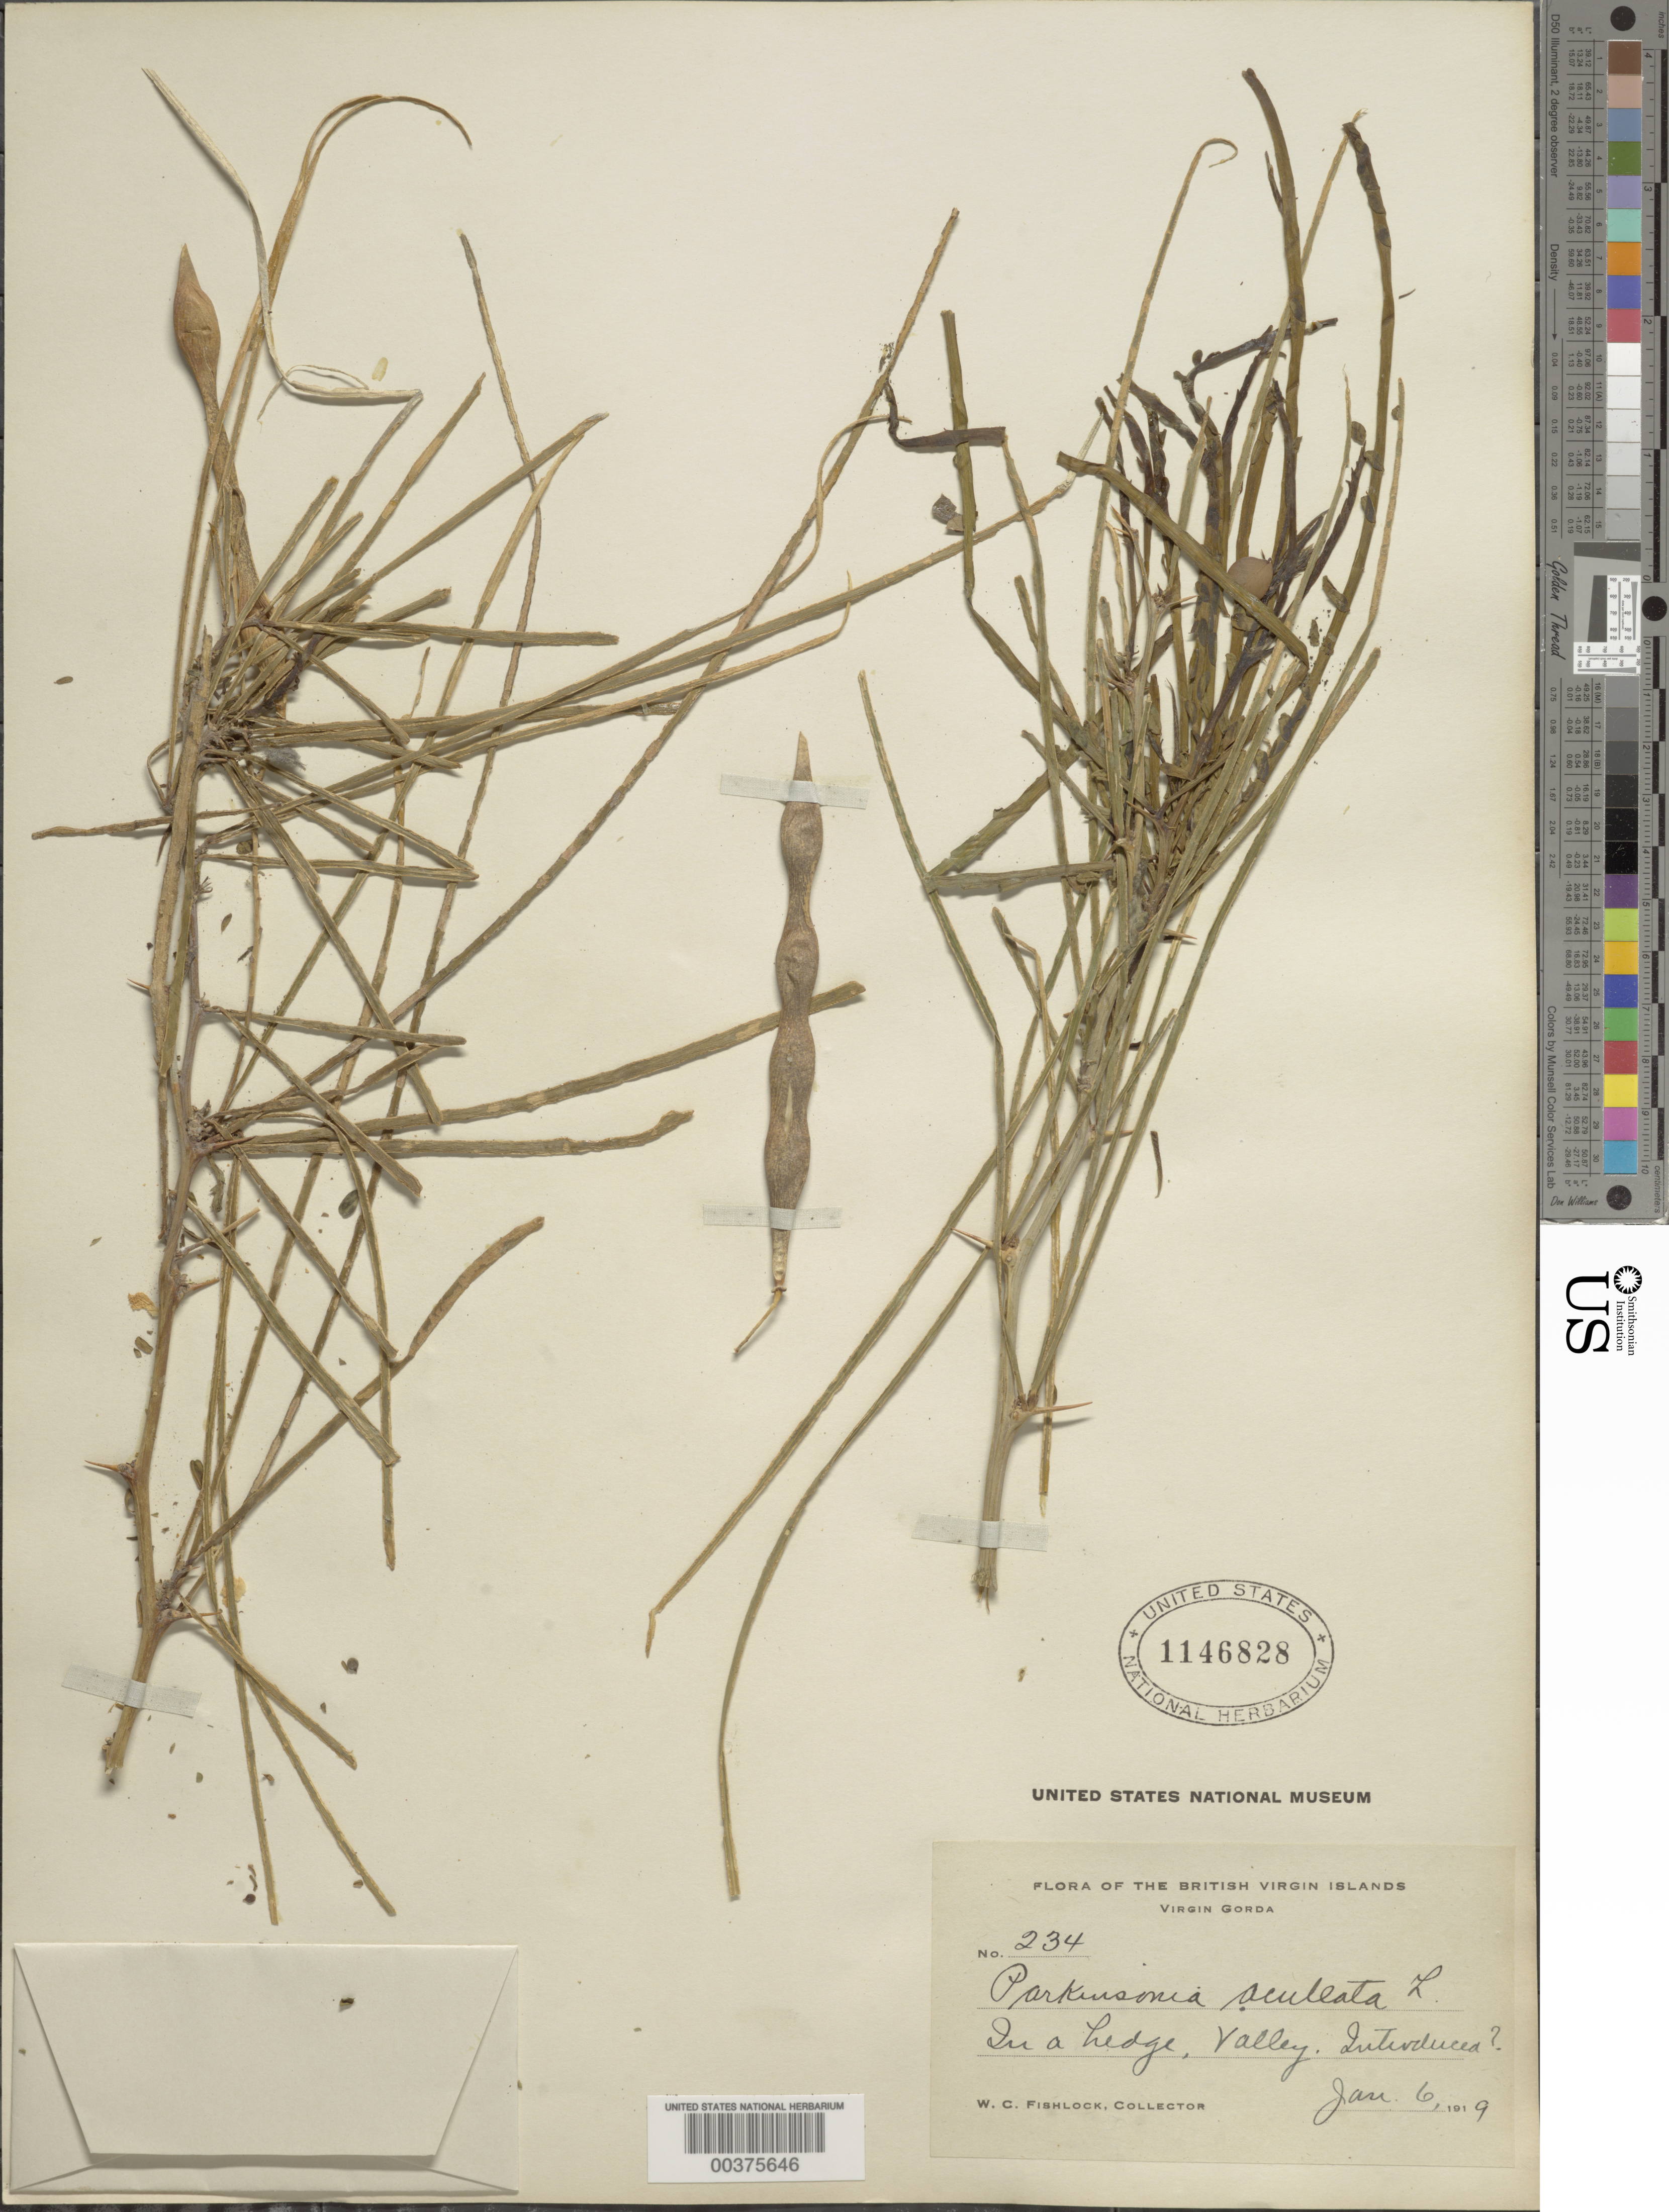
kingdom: Plantae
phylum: Tracheophyta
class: Magnoliopsida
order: Fabales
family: Fabaceae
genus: Parkinsonia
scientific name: Parkinsonia aculeata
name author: L.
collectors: W. Fishlock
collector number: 234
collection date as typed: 06 Jan 1919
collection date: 1919-01-06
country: British Virgin Islands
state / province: Virgin Gorda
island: Virgin Gorda Island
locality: Valley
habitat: In a hedge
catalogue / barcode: US 1146828